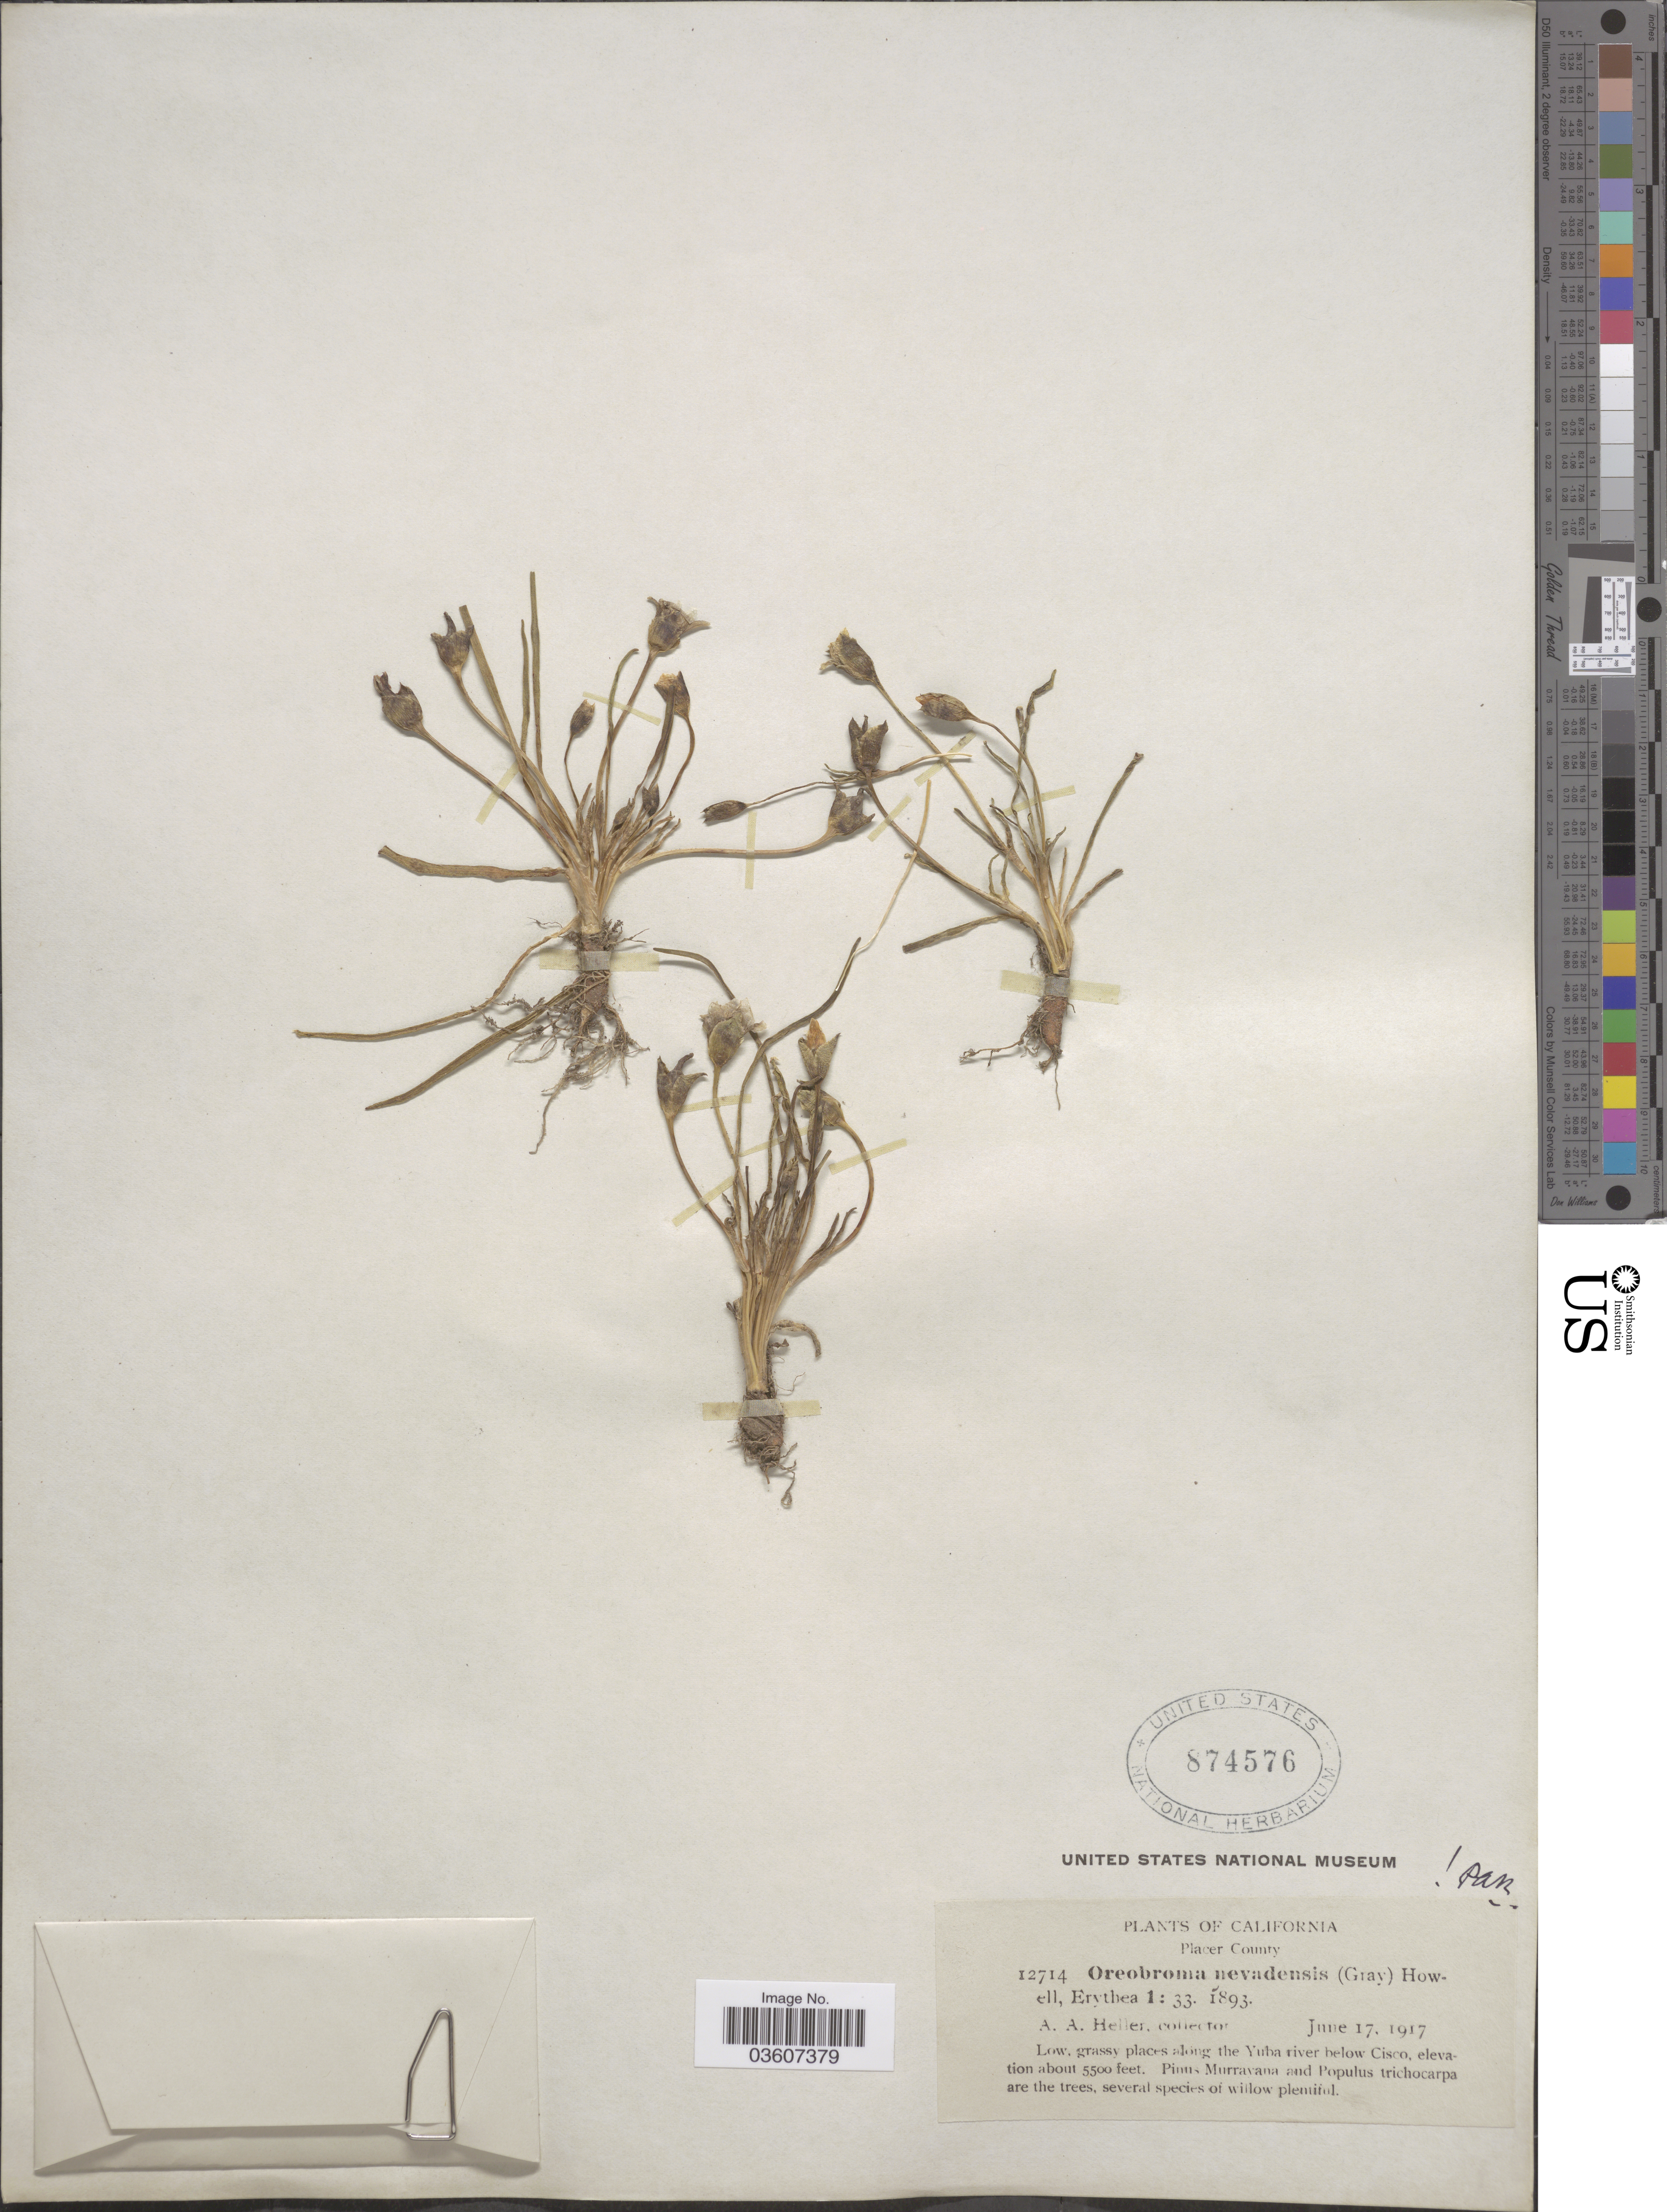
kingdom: Plantae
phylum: Tracheophyta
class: Magnoliopsida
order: Caryophyllales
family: Montiaceae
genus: Lewisia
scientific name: Lewisia nevadensis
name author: (A. Gray) B.L. Rob.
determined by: Strong, Mark T., (BOT), Smithsonian Institution - National Museum of Natural History (UNITED STATES)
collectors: A. A. Heller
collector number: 12714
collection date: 1917-06-17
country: United States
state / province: California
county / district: Placer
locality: Placer County. Grassy places along the Yuba river below Cisco.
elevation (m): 1676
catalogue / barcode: US 874576